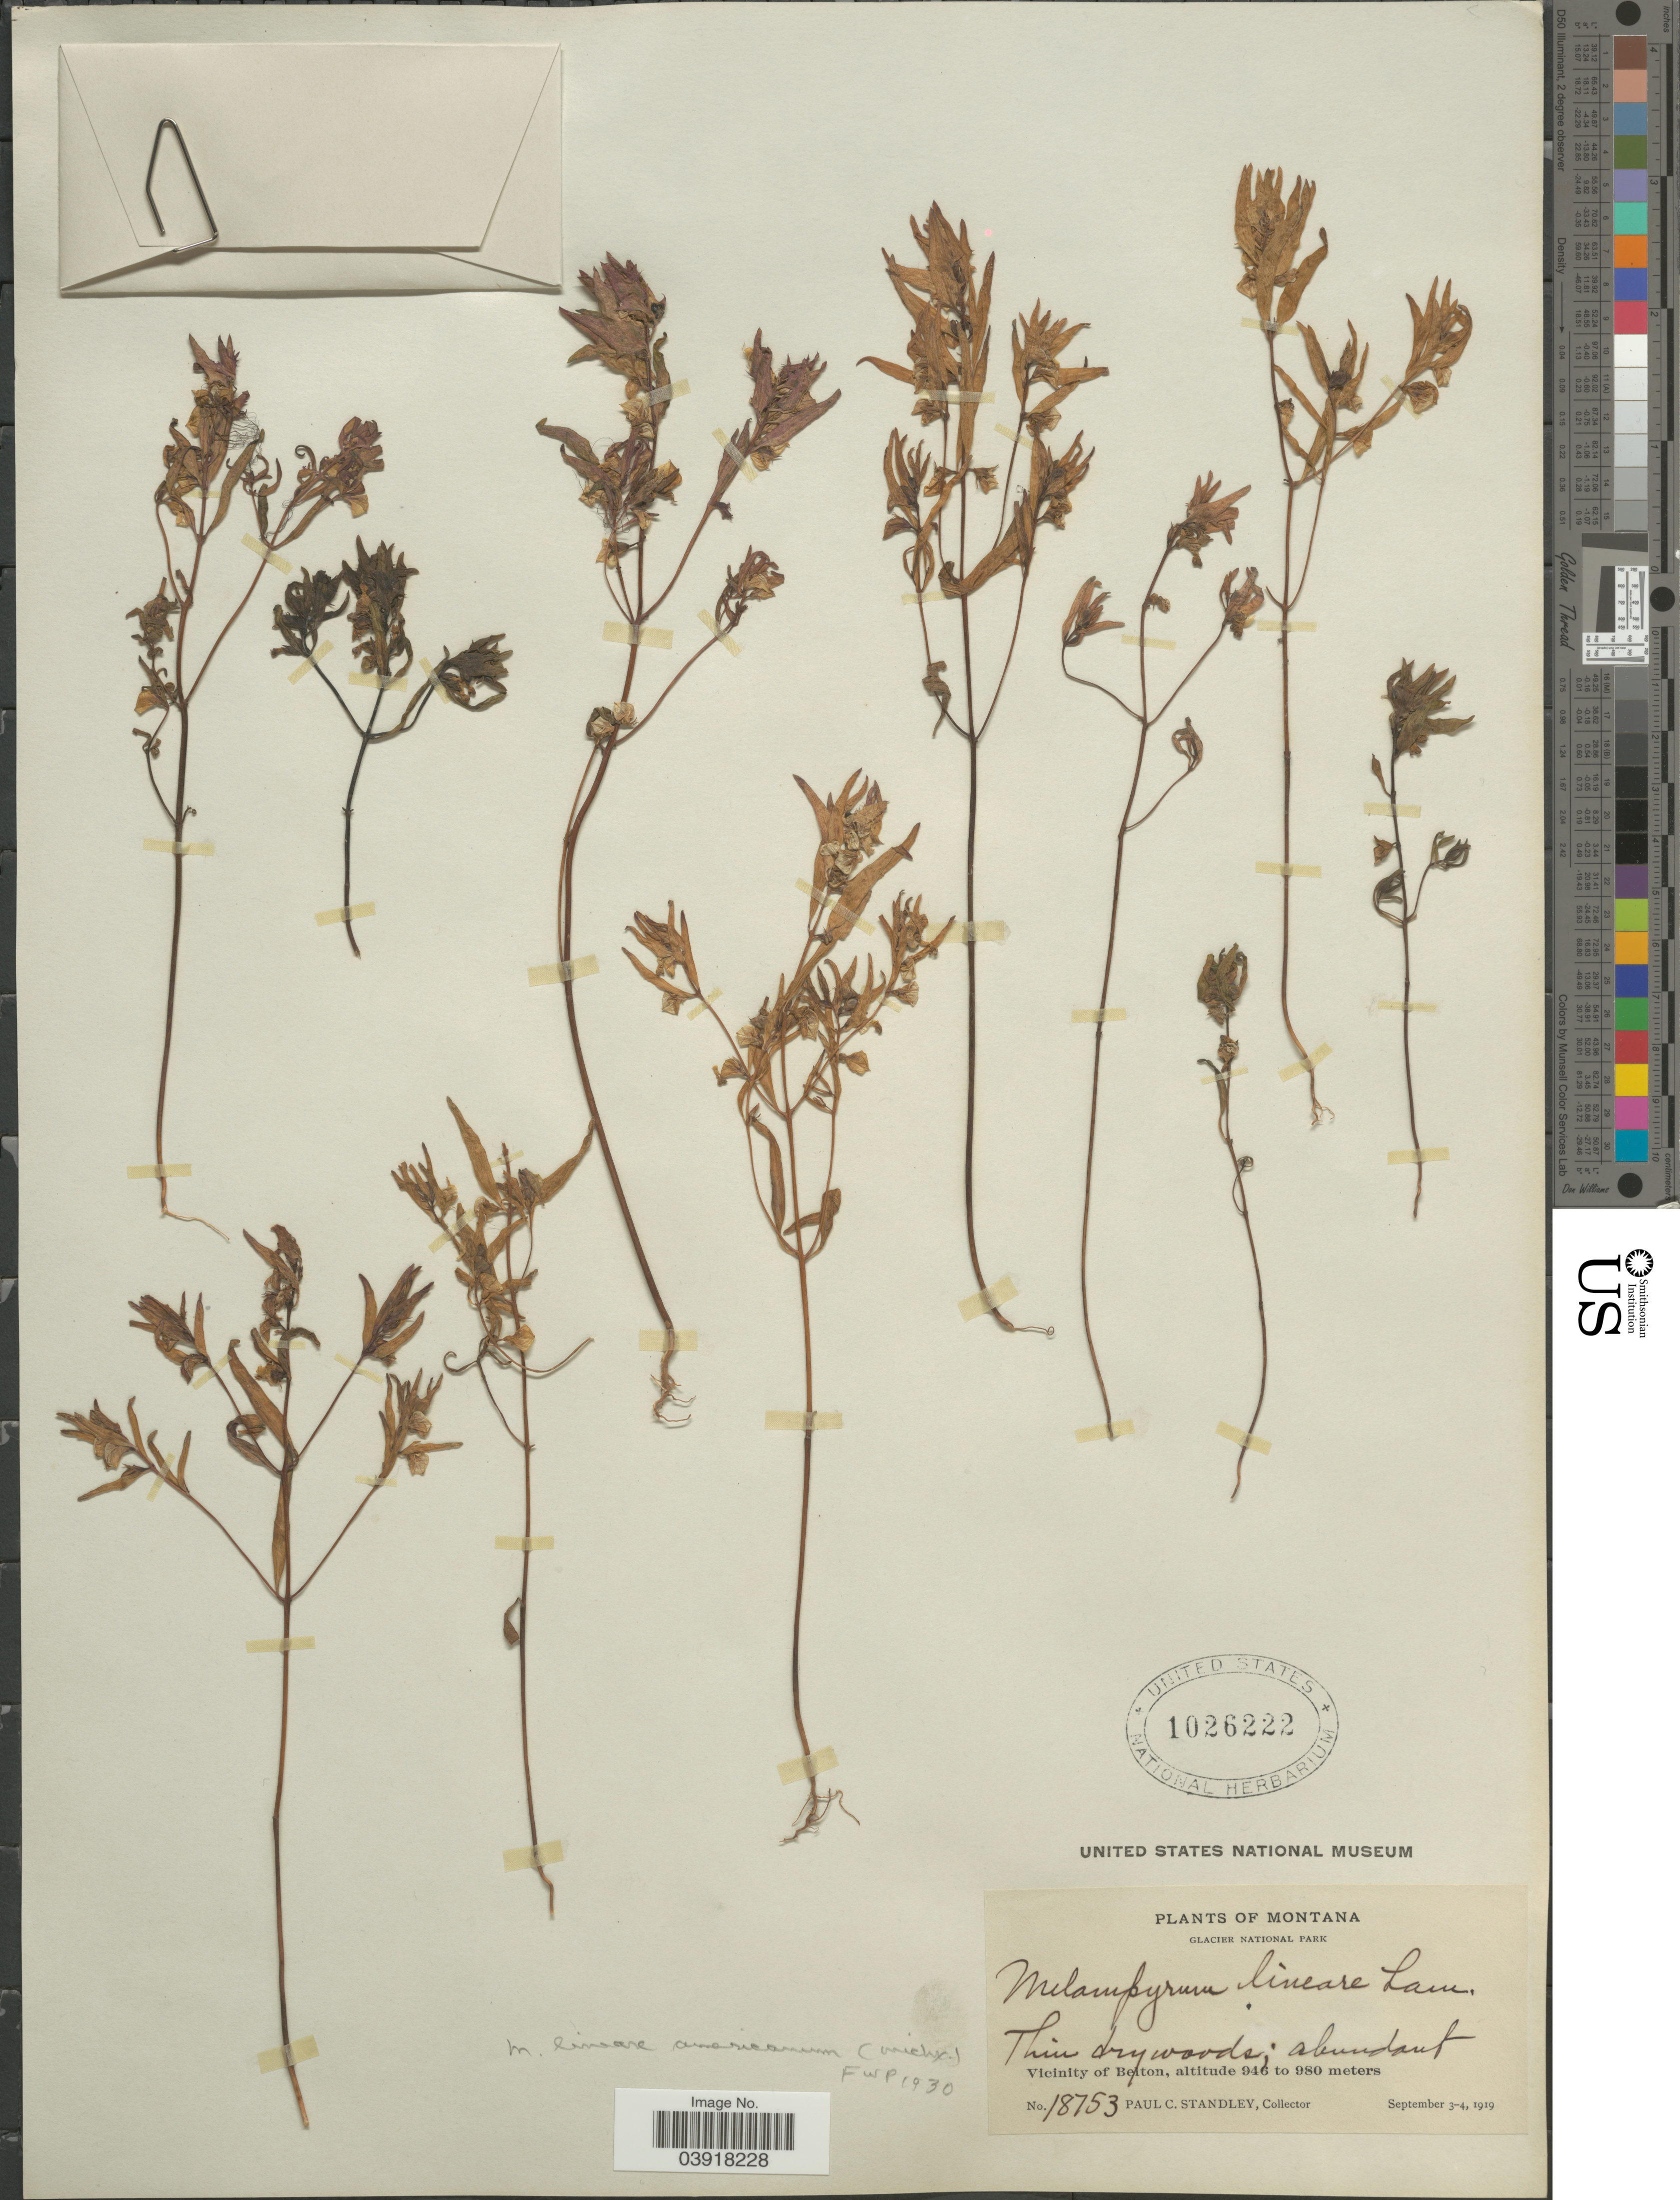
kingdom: Plantae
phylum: Tracheophyta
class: Magnoliopsida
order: Lamiales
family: Orobanchaceae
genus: Melampyrum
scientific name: Melampyrum lineare var. latifolium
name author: (Muhl.) P. Beauv.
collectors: P. C. Standley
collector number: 18753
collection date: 1919-09-03/1919-09-04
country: United States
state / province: Montana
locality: Glacier National Park. Vicinity of Belton.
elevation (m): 946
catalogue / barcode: US 1026222